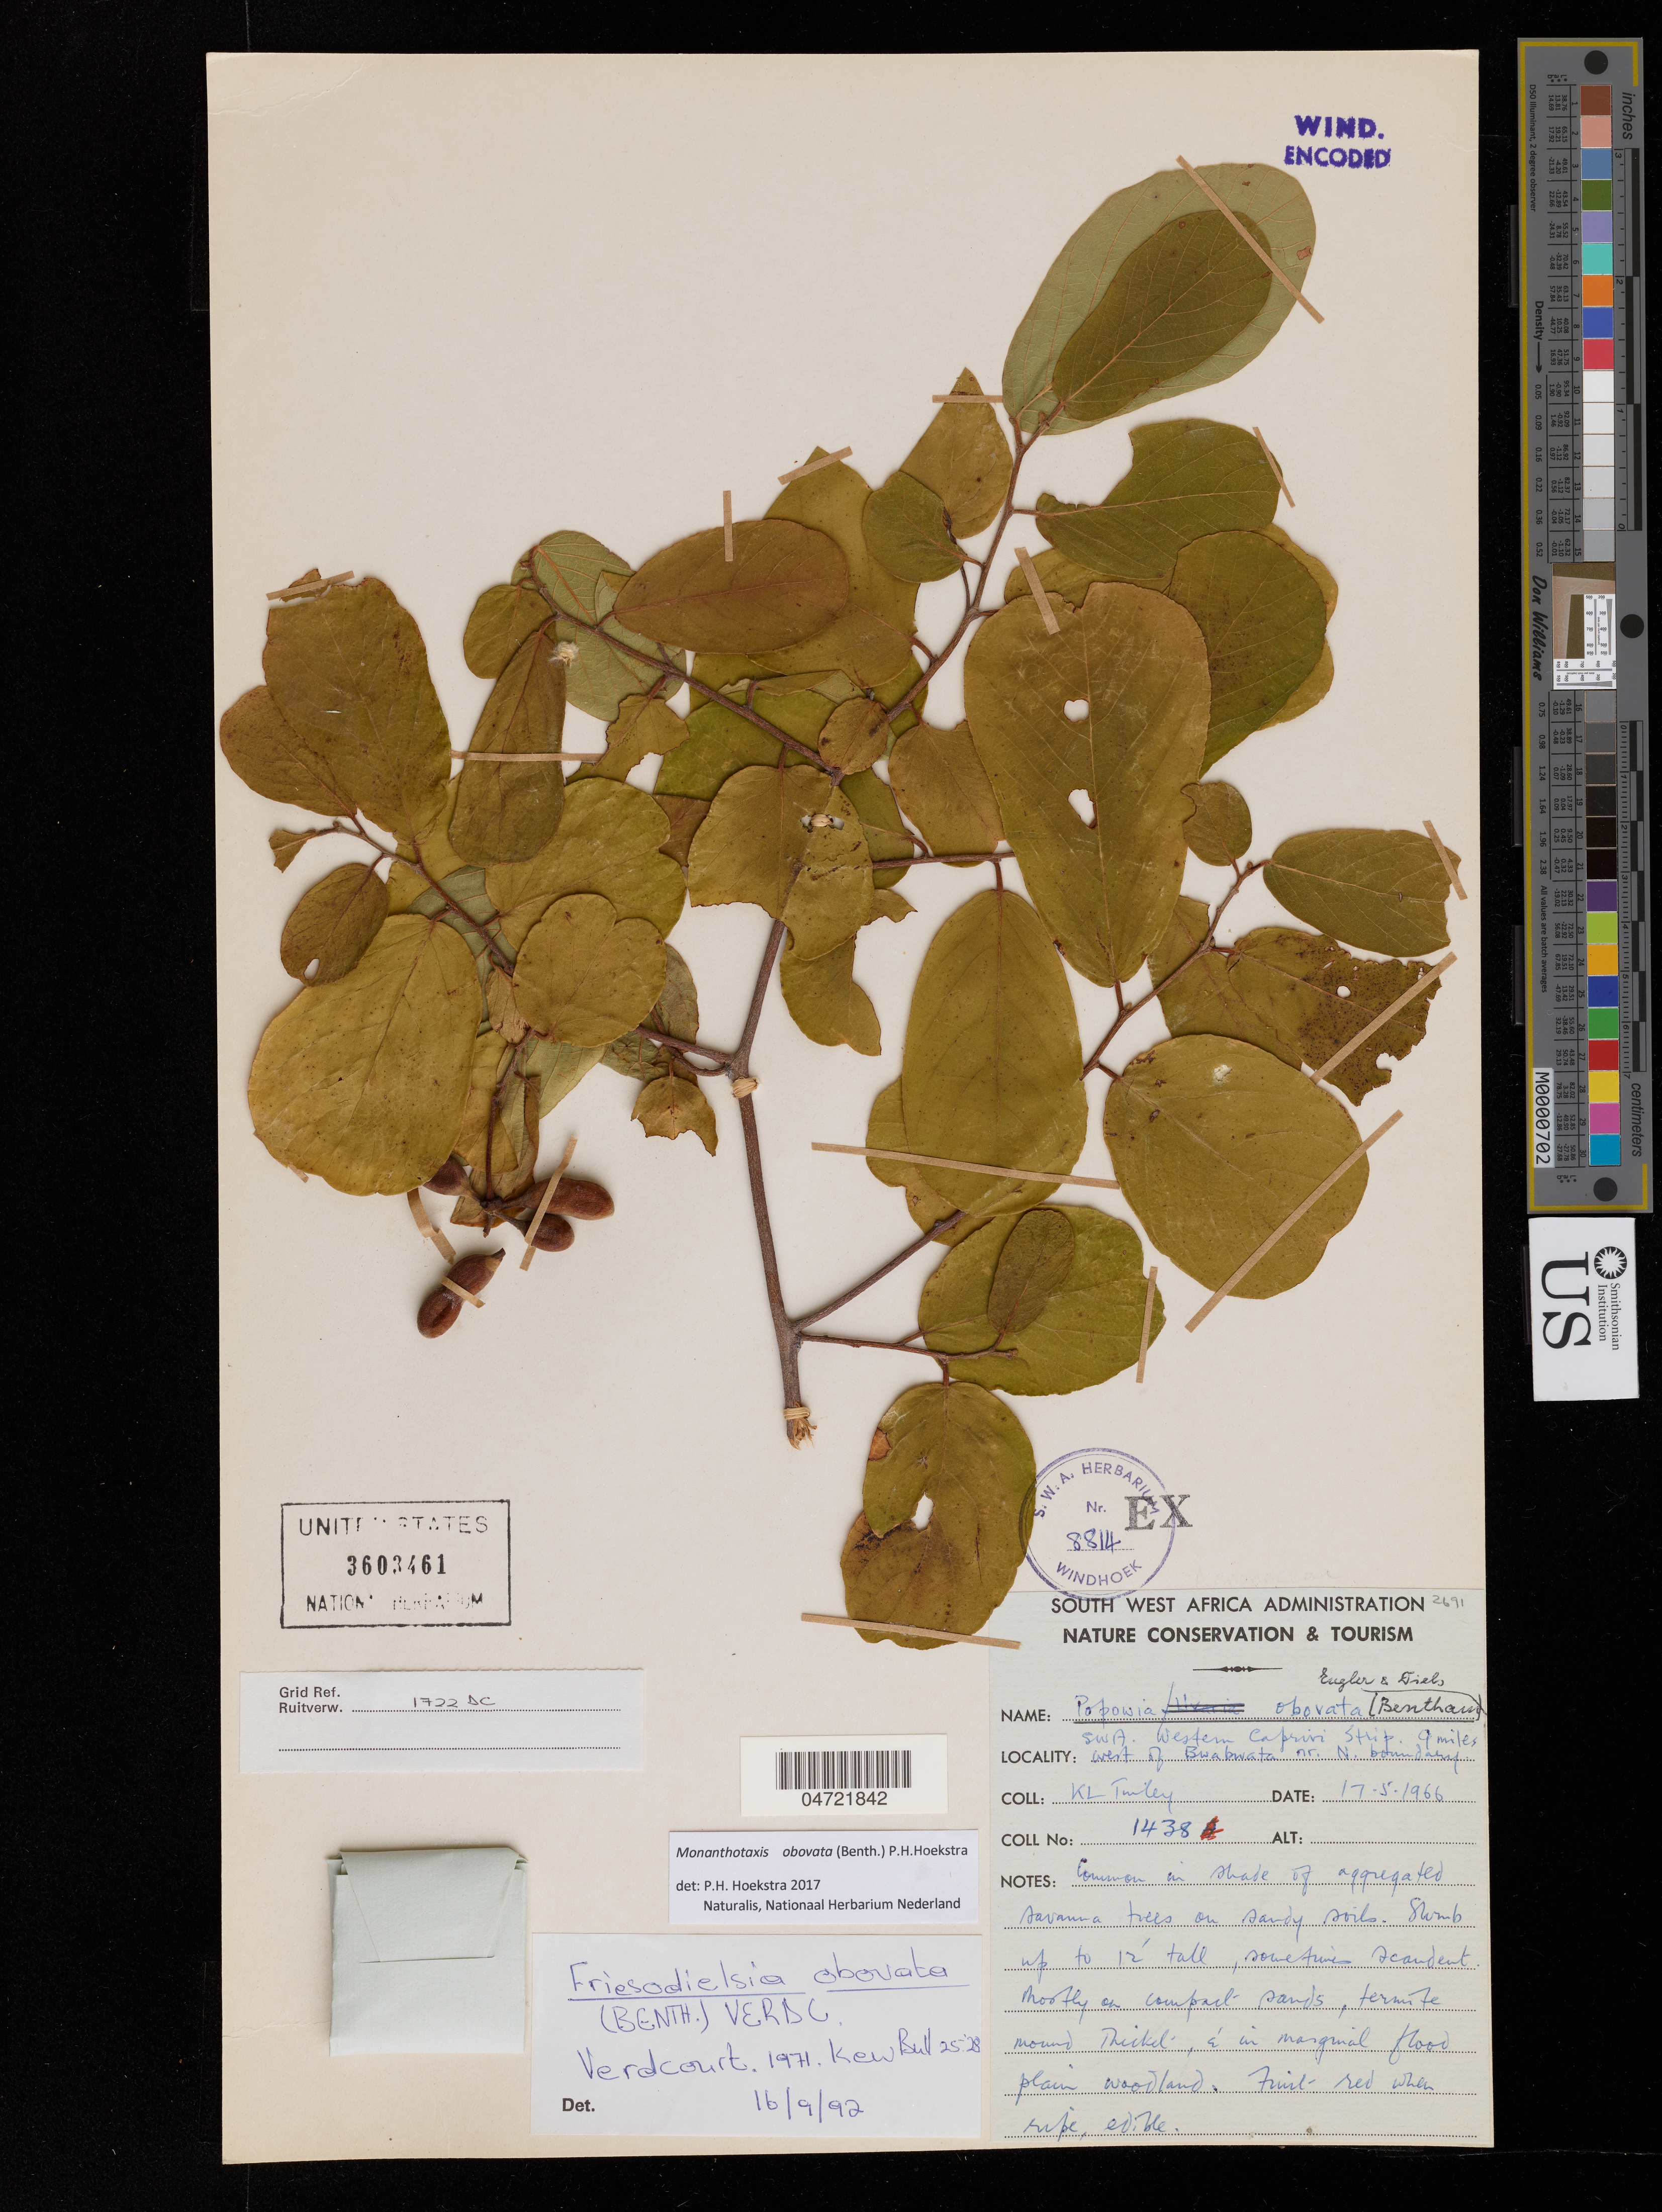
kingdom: Plantae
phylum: Tracheophyta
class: Magnoliopsida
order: Magnoliales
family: Annonaceae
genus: Monanthotaxis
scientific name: Monanthotaxis obovata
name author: (Benth.) P.H. Hoekstra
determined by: Hoekstra, P. H.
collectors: K. Tinley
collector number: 1438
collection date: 1966-05-17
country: Namibia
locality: Regio: Namibia. Western Caprivi Strip near Bwabwata Camp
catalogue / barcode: US 3603461